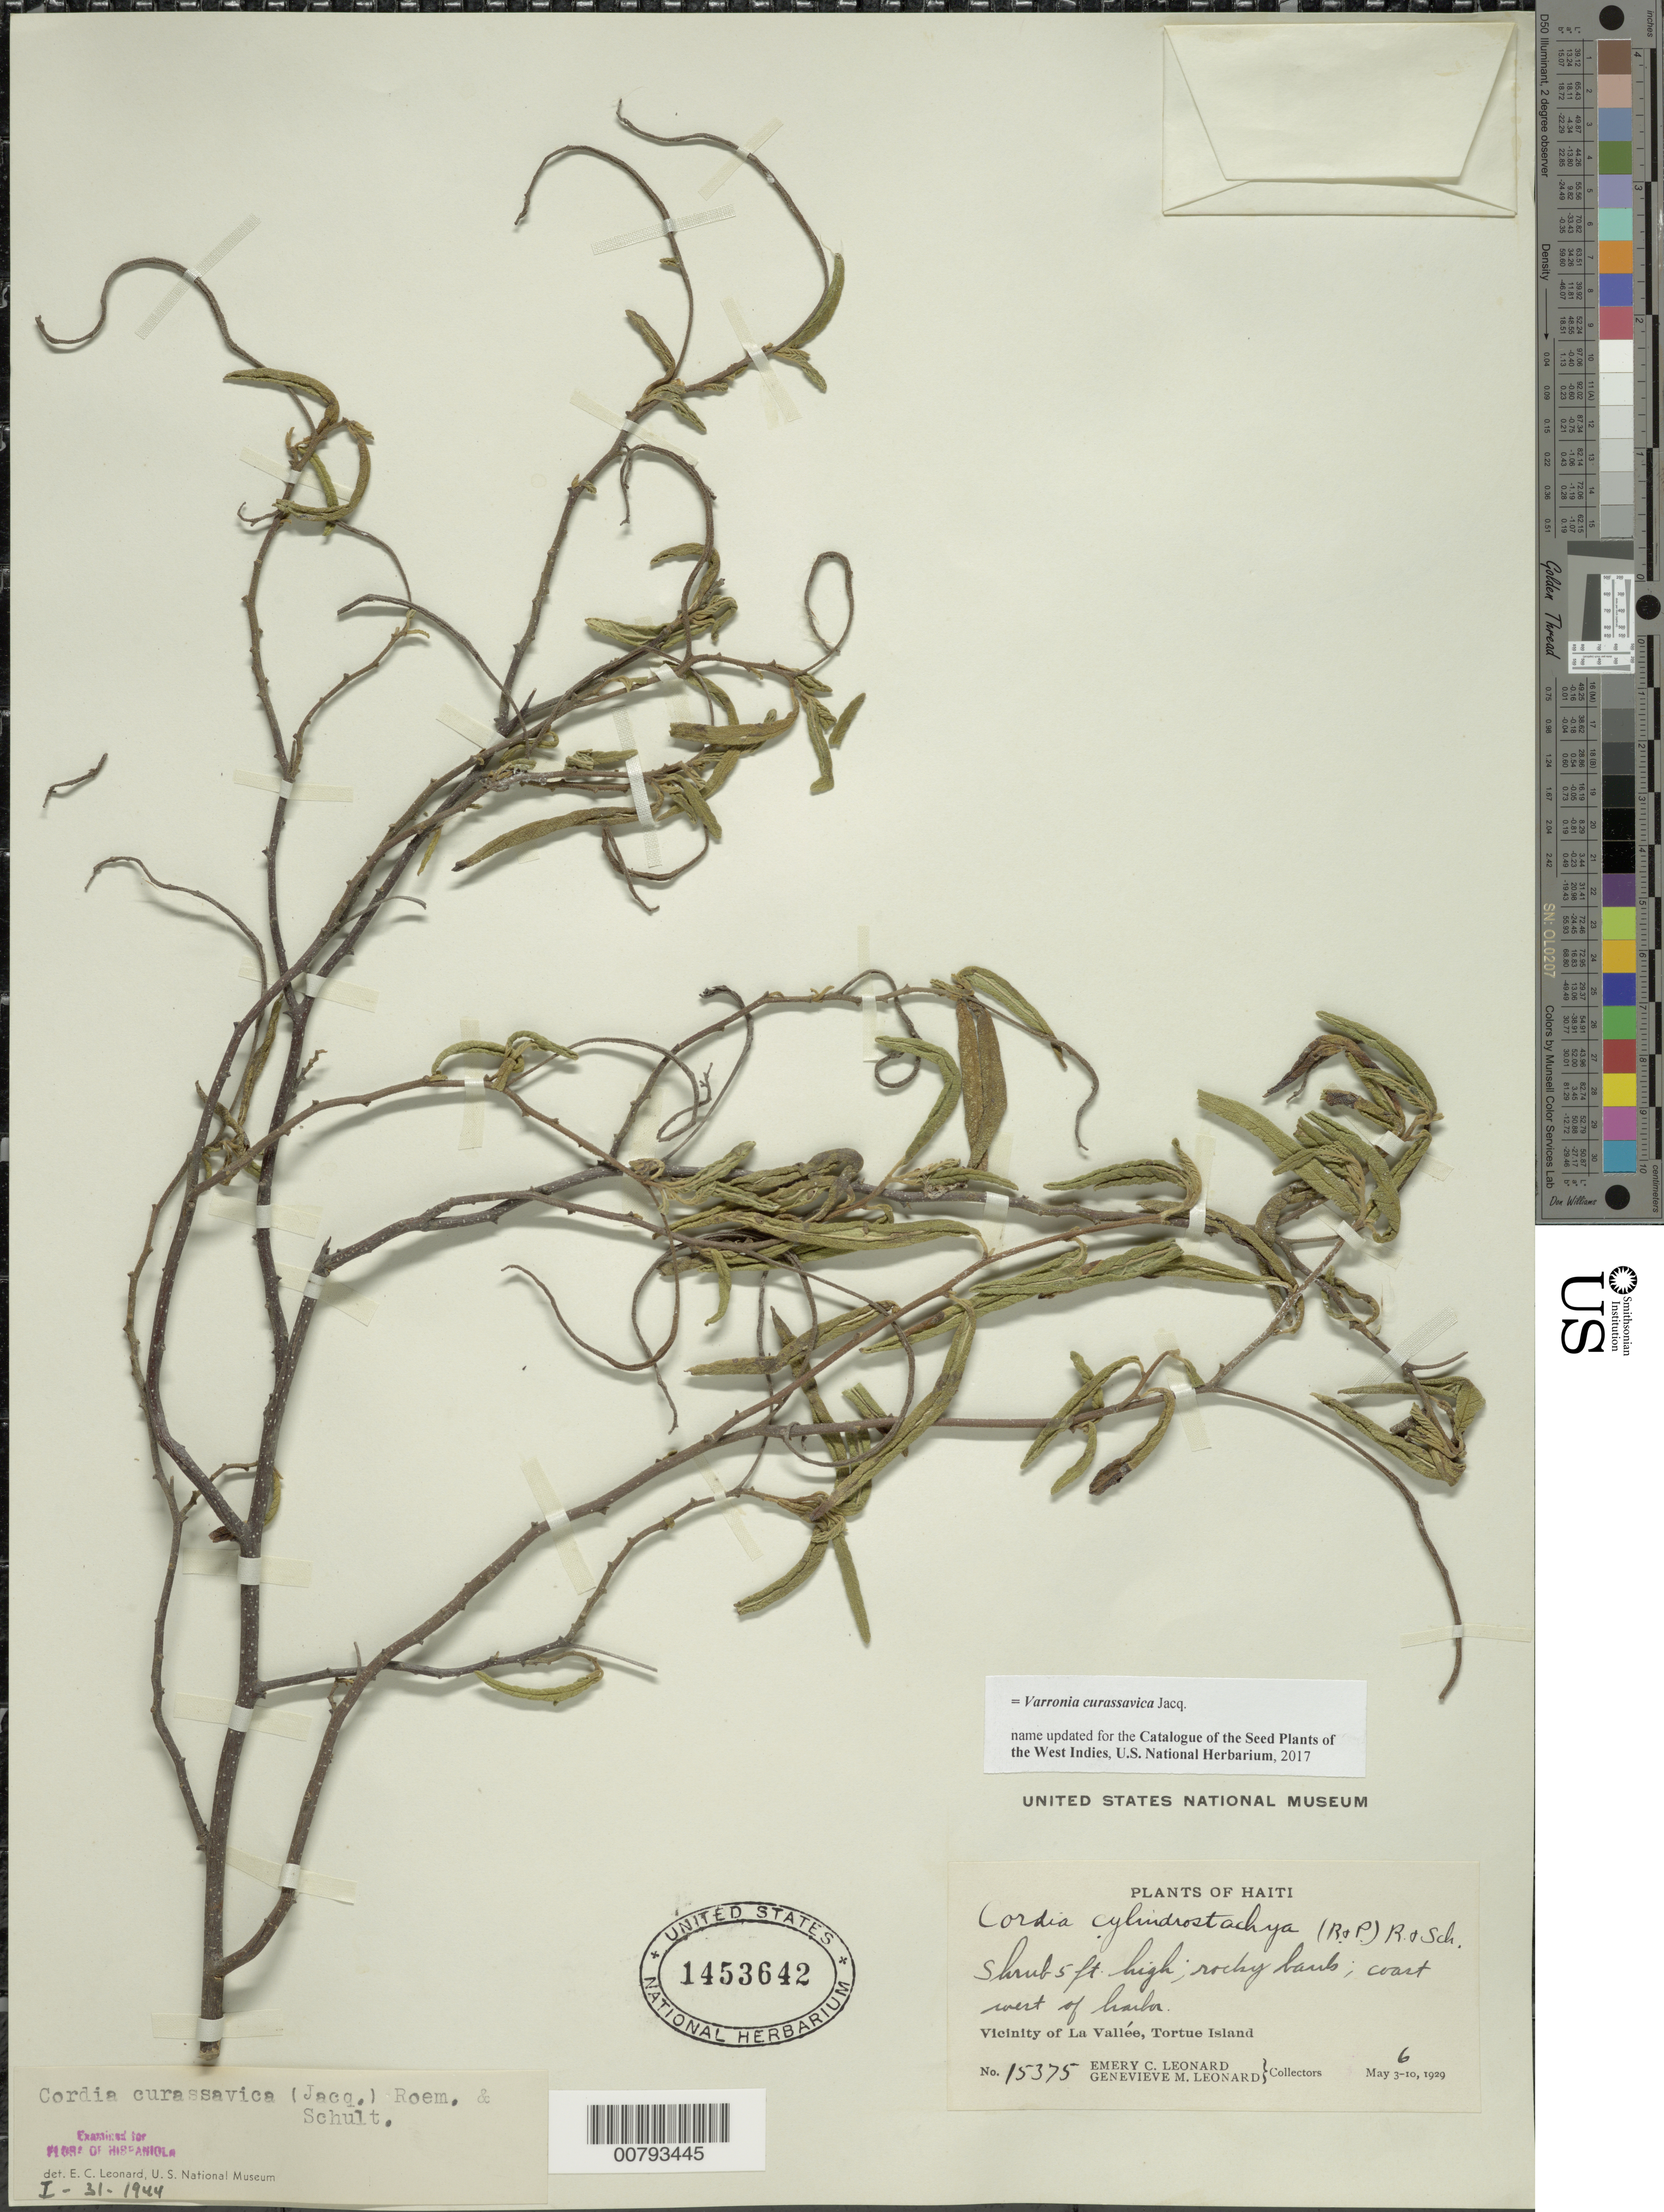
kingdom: Plantae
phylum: Tracheophyta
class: Magnoliopsida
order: Boraginales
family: Cordiaceae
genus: Varronia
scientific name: Varronia curassavica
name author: Jacq.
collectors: E. C. Leonard & G. M. Leonard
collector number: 15375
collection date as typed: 06 May 1929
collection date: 1929-05-06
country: Haiti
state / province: Nord-Óuest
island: Île de la Tortue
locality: Tortue Island, vicinity of La Vallée, coast west of harbor.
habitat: Rocky banks.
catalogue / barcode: US 1453642